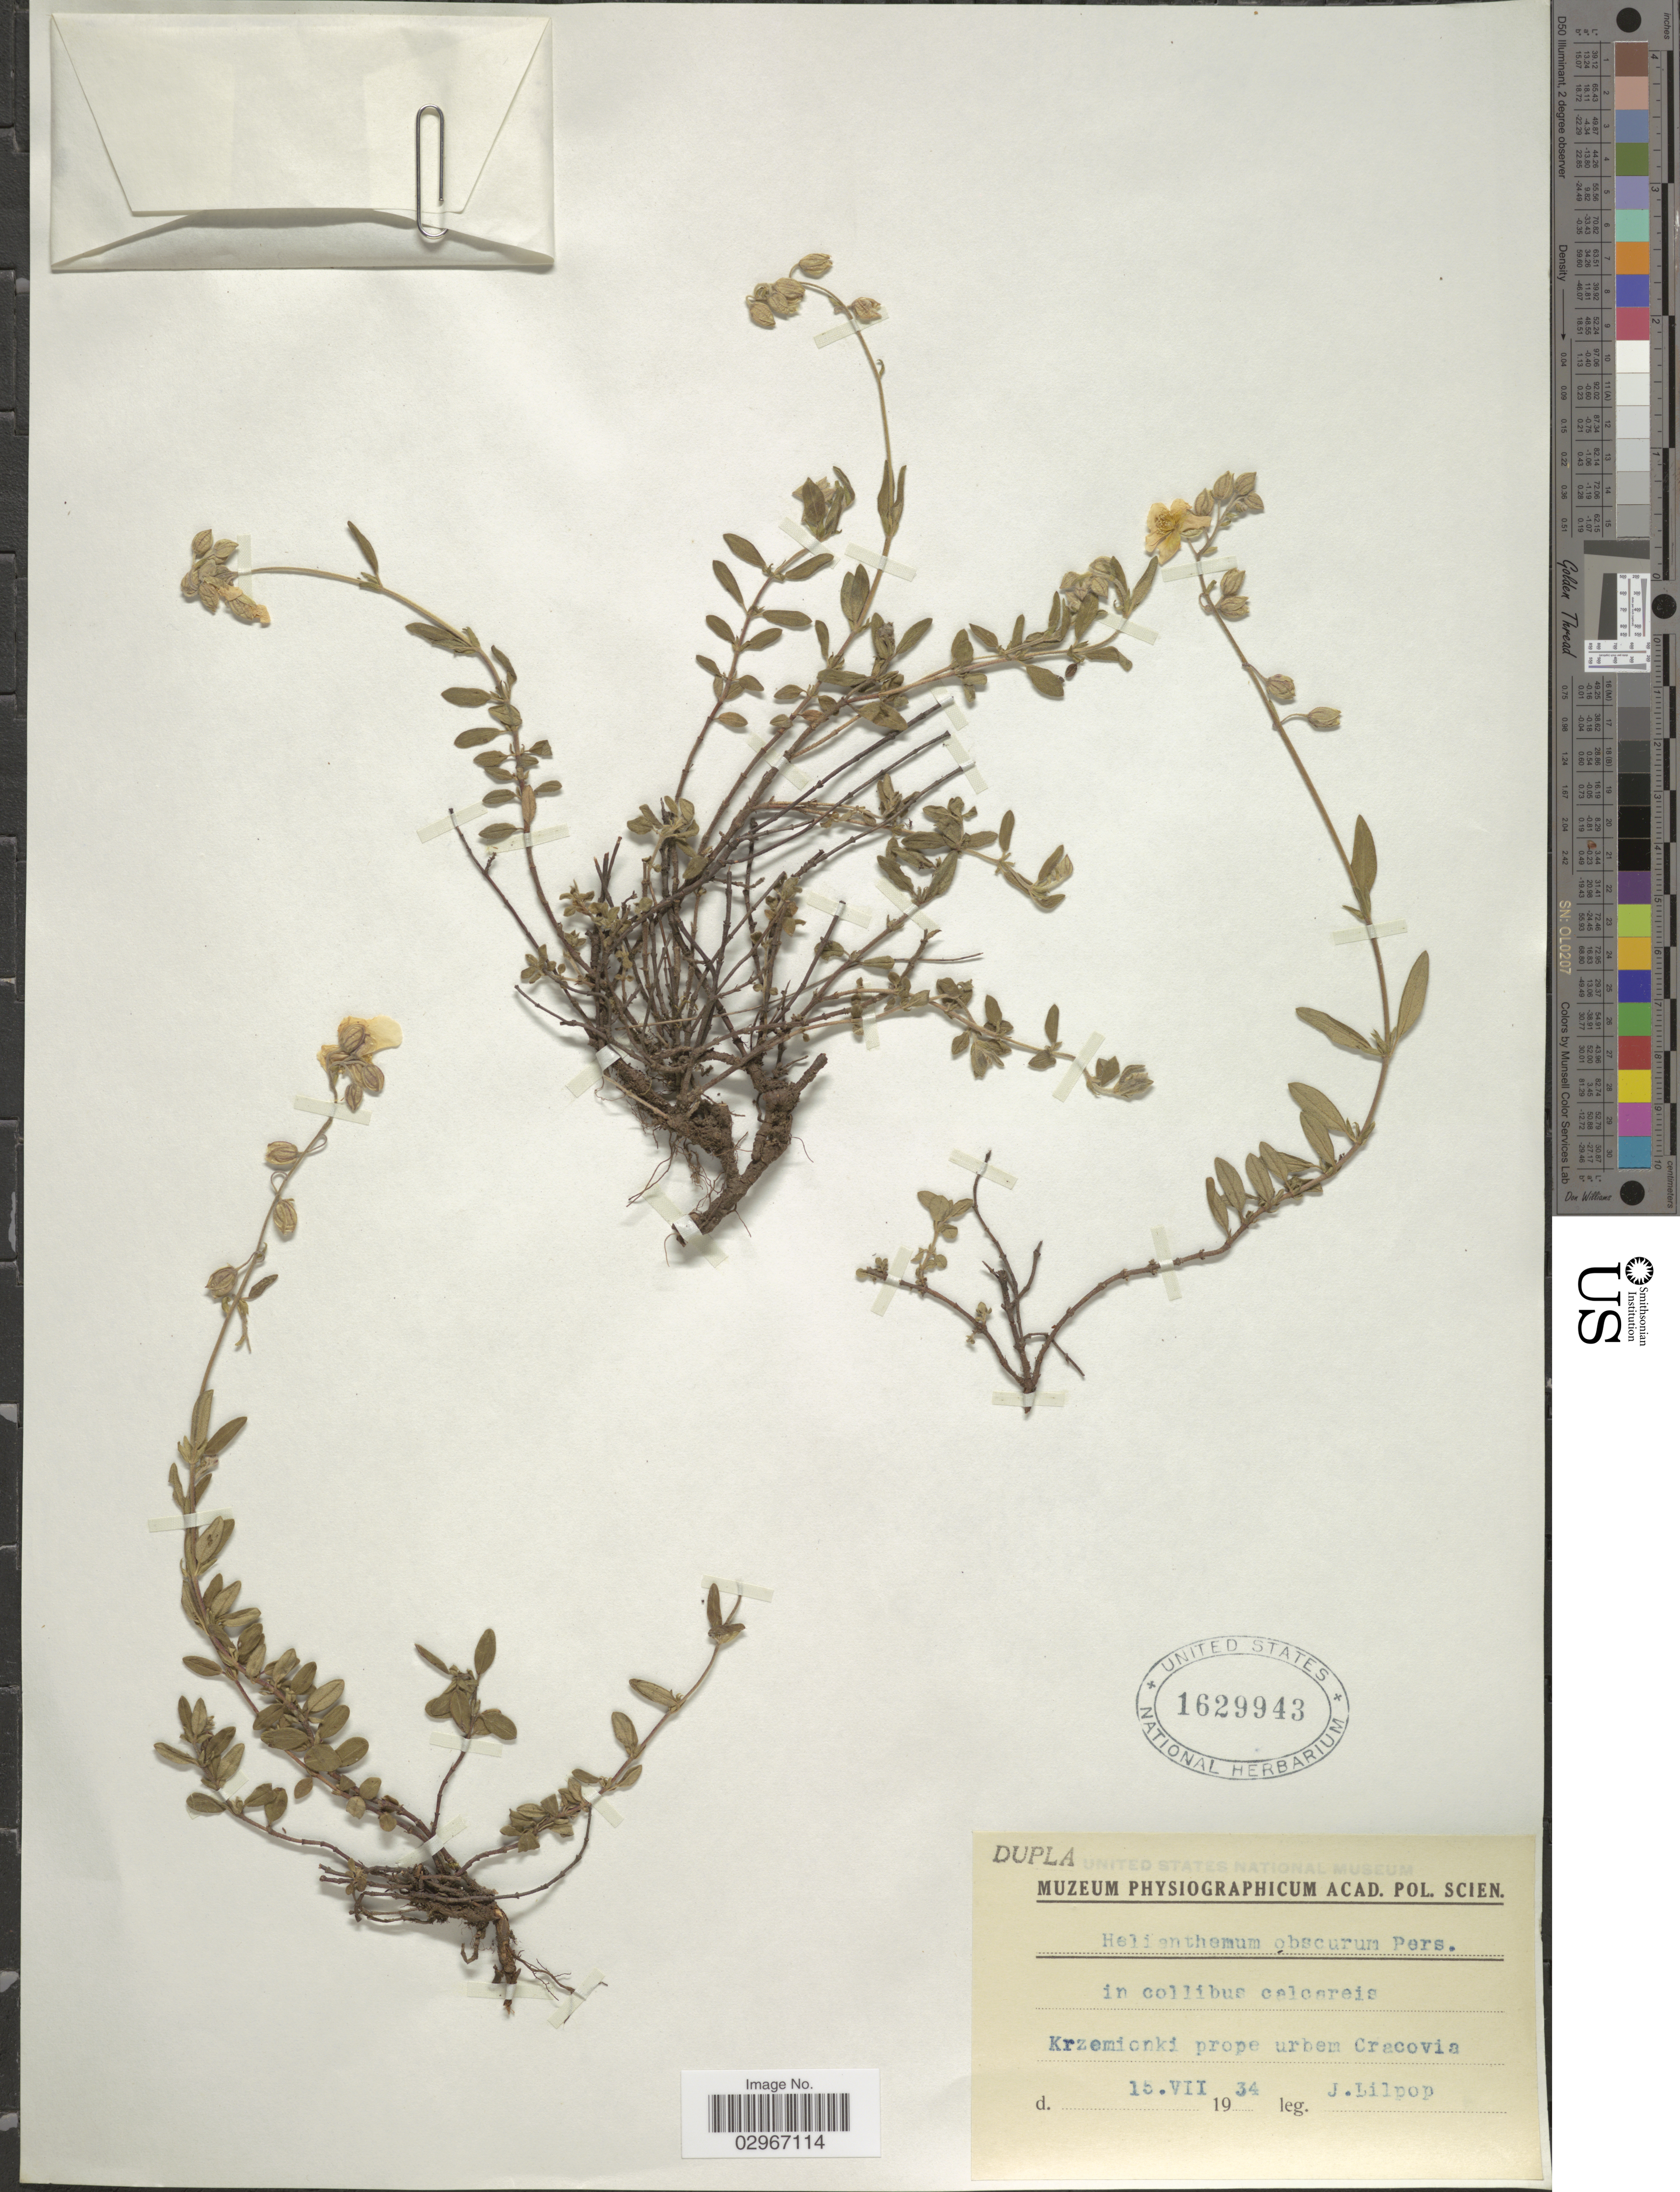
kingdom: Plantae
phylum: Tracheophyta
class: Magnoliopsida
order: Malvales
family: Cistaceae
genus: Helianthemum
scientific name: Helianthemum obscurum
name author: Pers.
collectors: J. Lilpop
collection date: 1934-08-15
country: Poland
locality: In collibus calcareis. Krzemionki prope urbem Cracovia.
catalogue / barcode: US 1629943